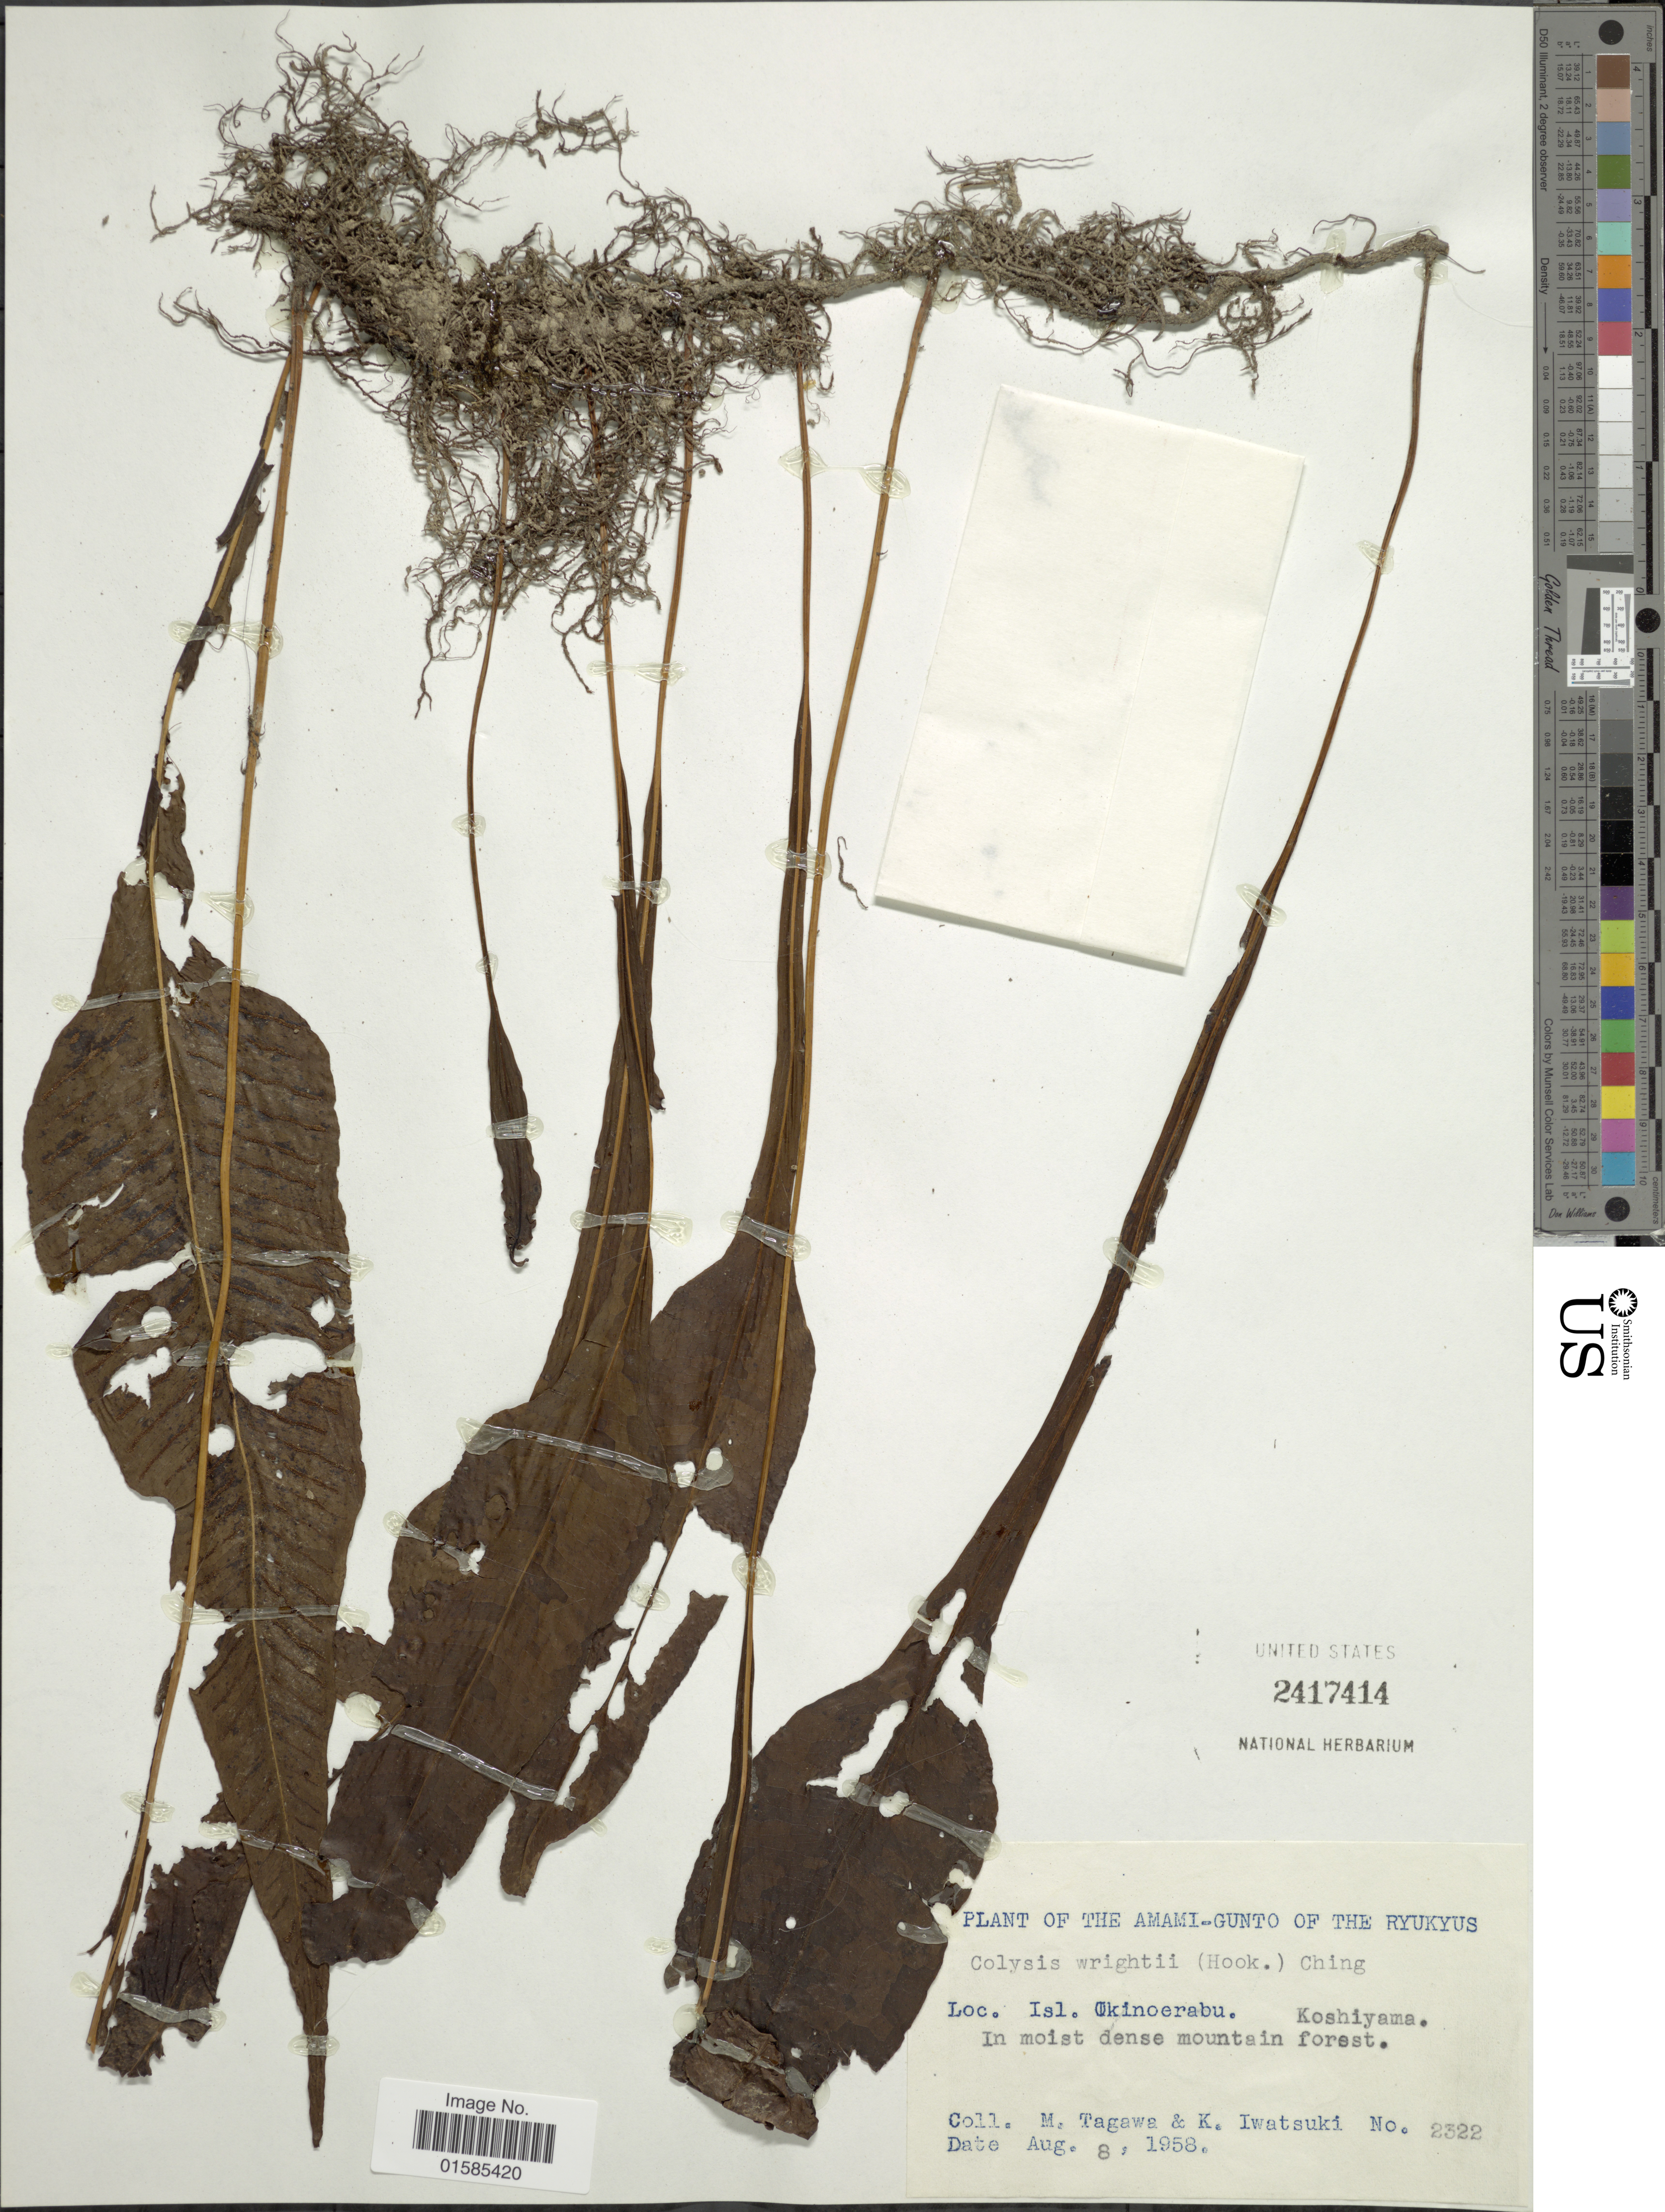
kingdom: Plantae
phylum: Tracheophyta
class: Polypodiopsida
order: Polypodiales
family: Polypodiaceae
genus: Leptochilus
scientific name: Leptochilus wrightii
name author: (Hook.) X.C. Zhang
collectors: M. Tagawa & K. Iwatsuki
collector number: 2322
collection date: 1958-08-08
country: Japan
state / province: Okinawa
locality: Amami-Gunto. Isl. Okinoerabu. Koshiyama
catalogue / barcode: US 2417414